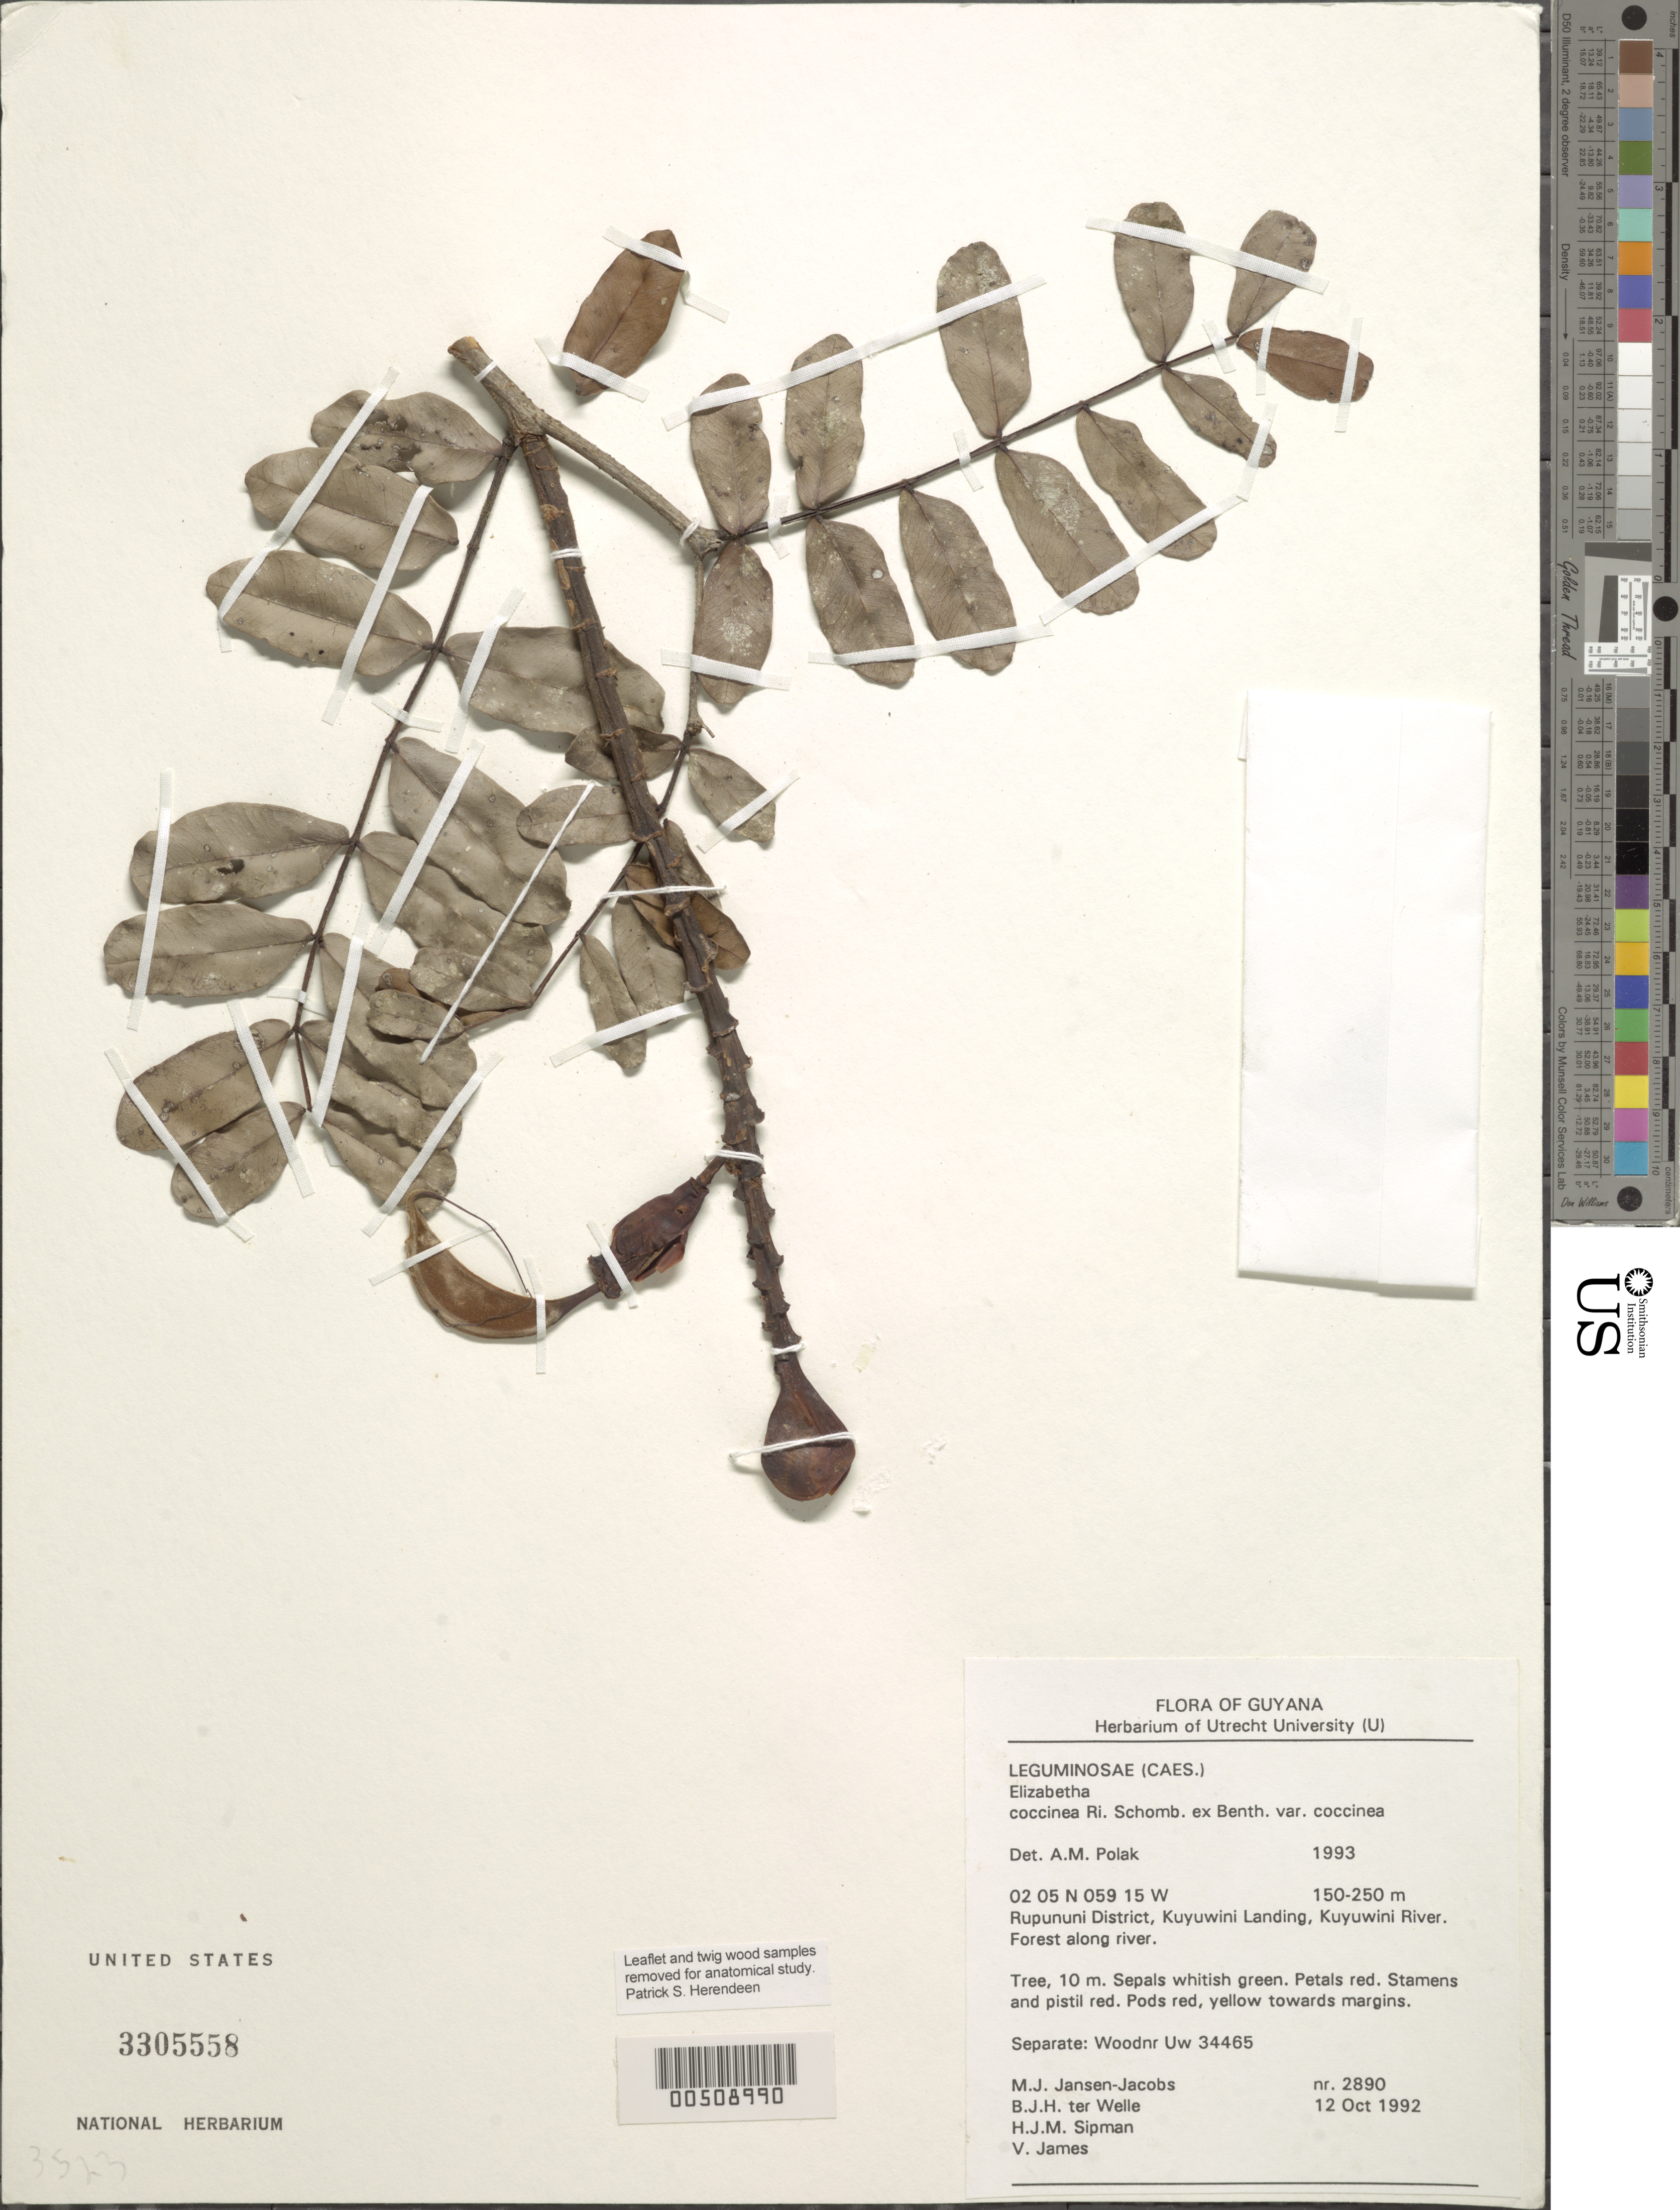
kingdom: Plantae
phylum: Tracheophyta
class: Magnoliopsida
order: Fabales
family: Fabaceae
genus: Elizabetha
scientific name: Elizabetha coccinea var. coccinea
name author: M.R. Schomb. ex Benth.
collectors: M. J. Jansen-Jacobs, B. Welle, H. J. M. Sipman & V. James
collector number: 2890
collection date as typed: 12 Oct 1992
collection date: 1992-10-12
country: Guyana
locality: Rupununi dist., kuyuwini landing, kuyuwini river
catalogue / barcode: US 3305558